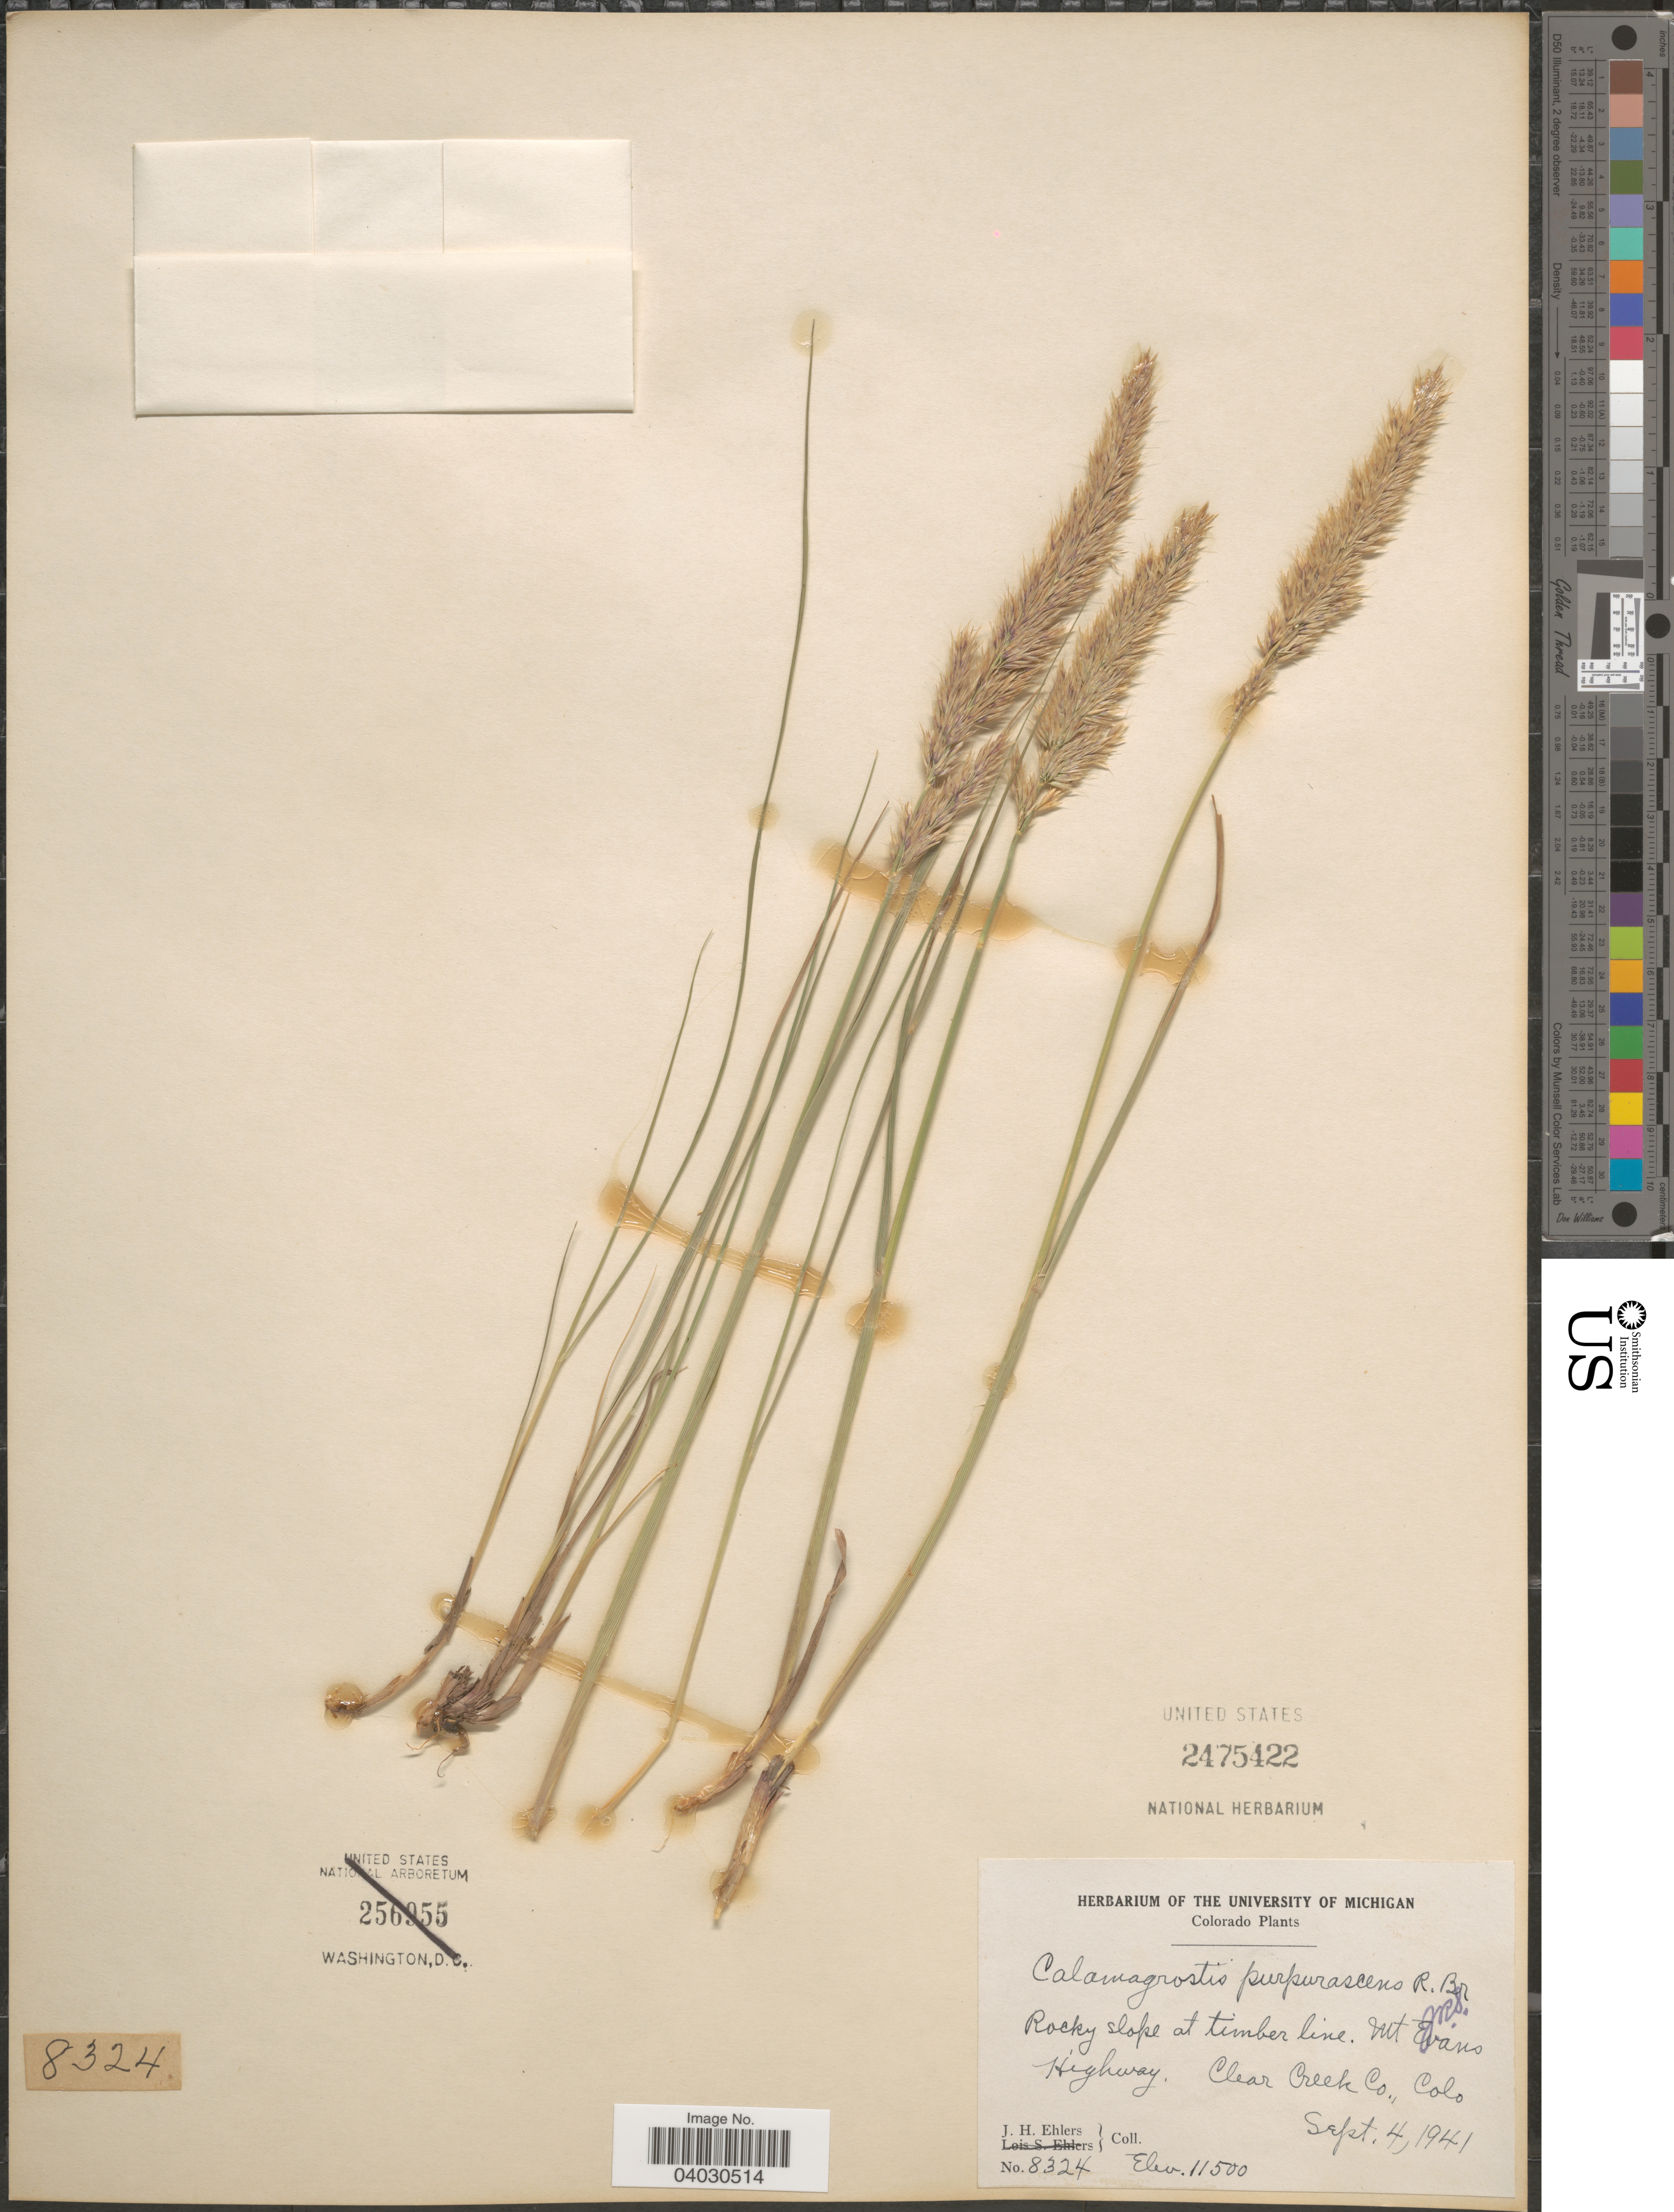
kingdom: Plantae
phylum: Tracheophyta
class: Liliopsida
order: Poales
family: Poaceae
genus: Calamagrostis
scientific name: Calamagrostis purpurascens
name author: R. Br.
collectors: J. H. Ehlers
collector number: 8324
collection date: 1941-09-04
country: United States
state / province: Colorado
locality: Rocky slope at timber line. Mt Evans Highway. Clear Creek Co.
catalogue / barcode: US 2475422